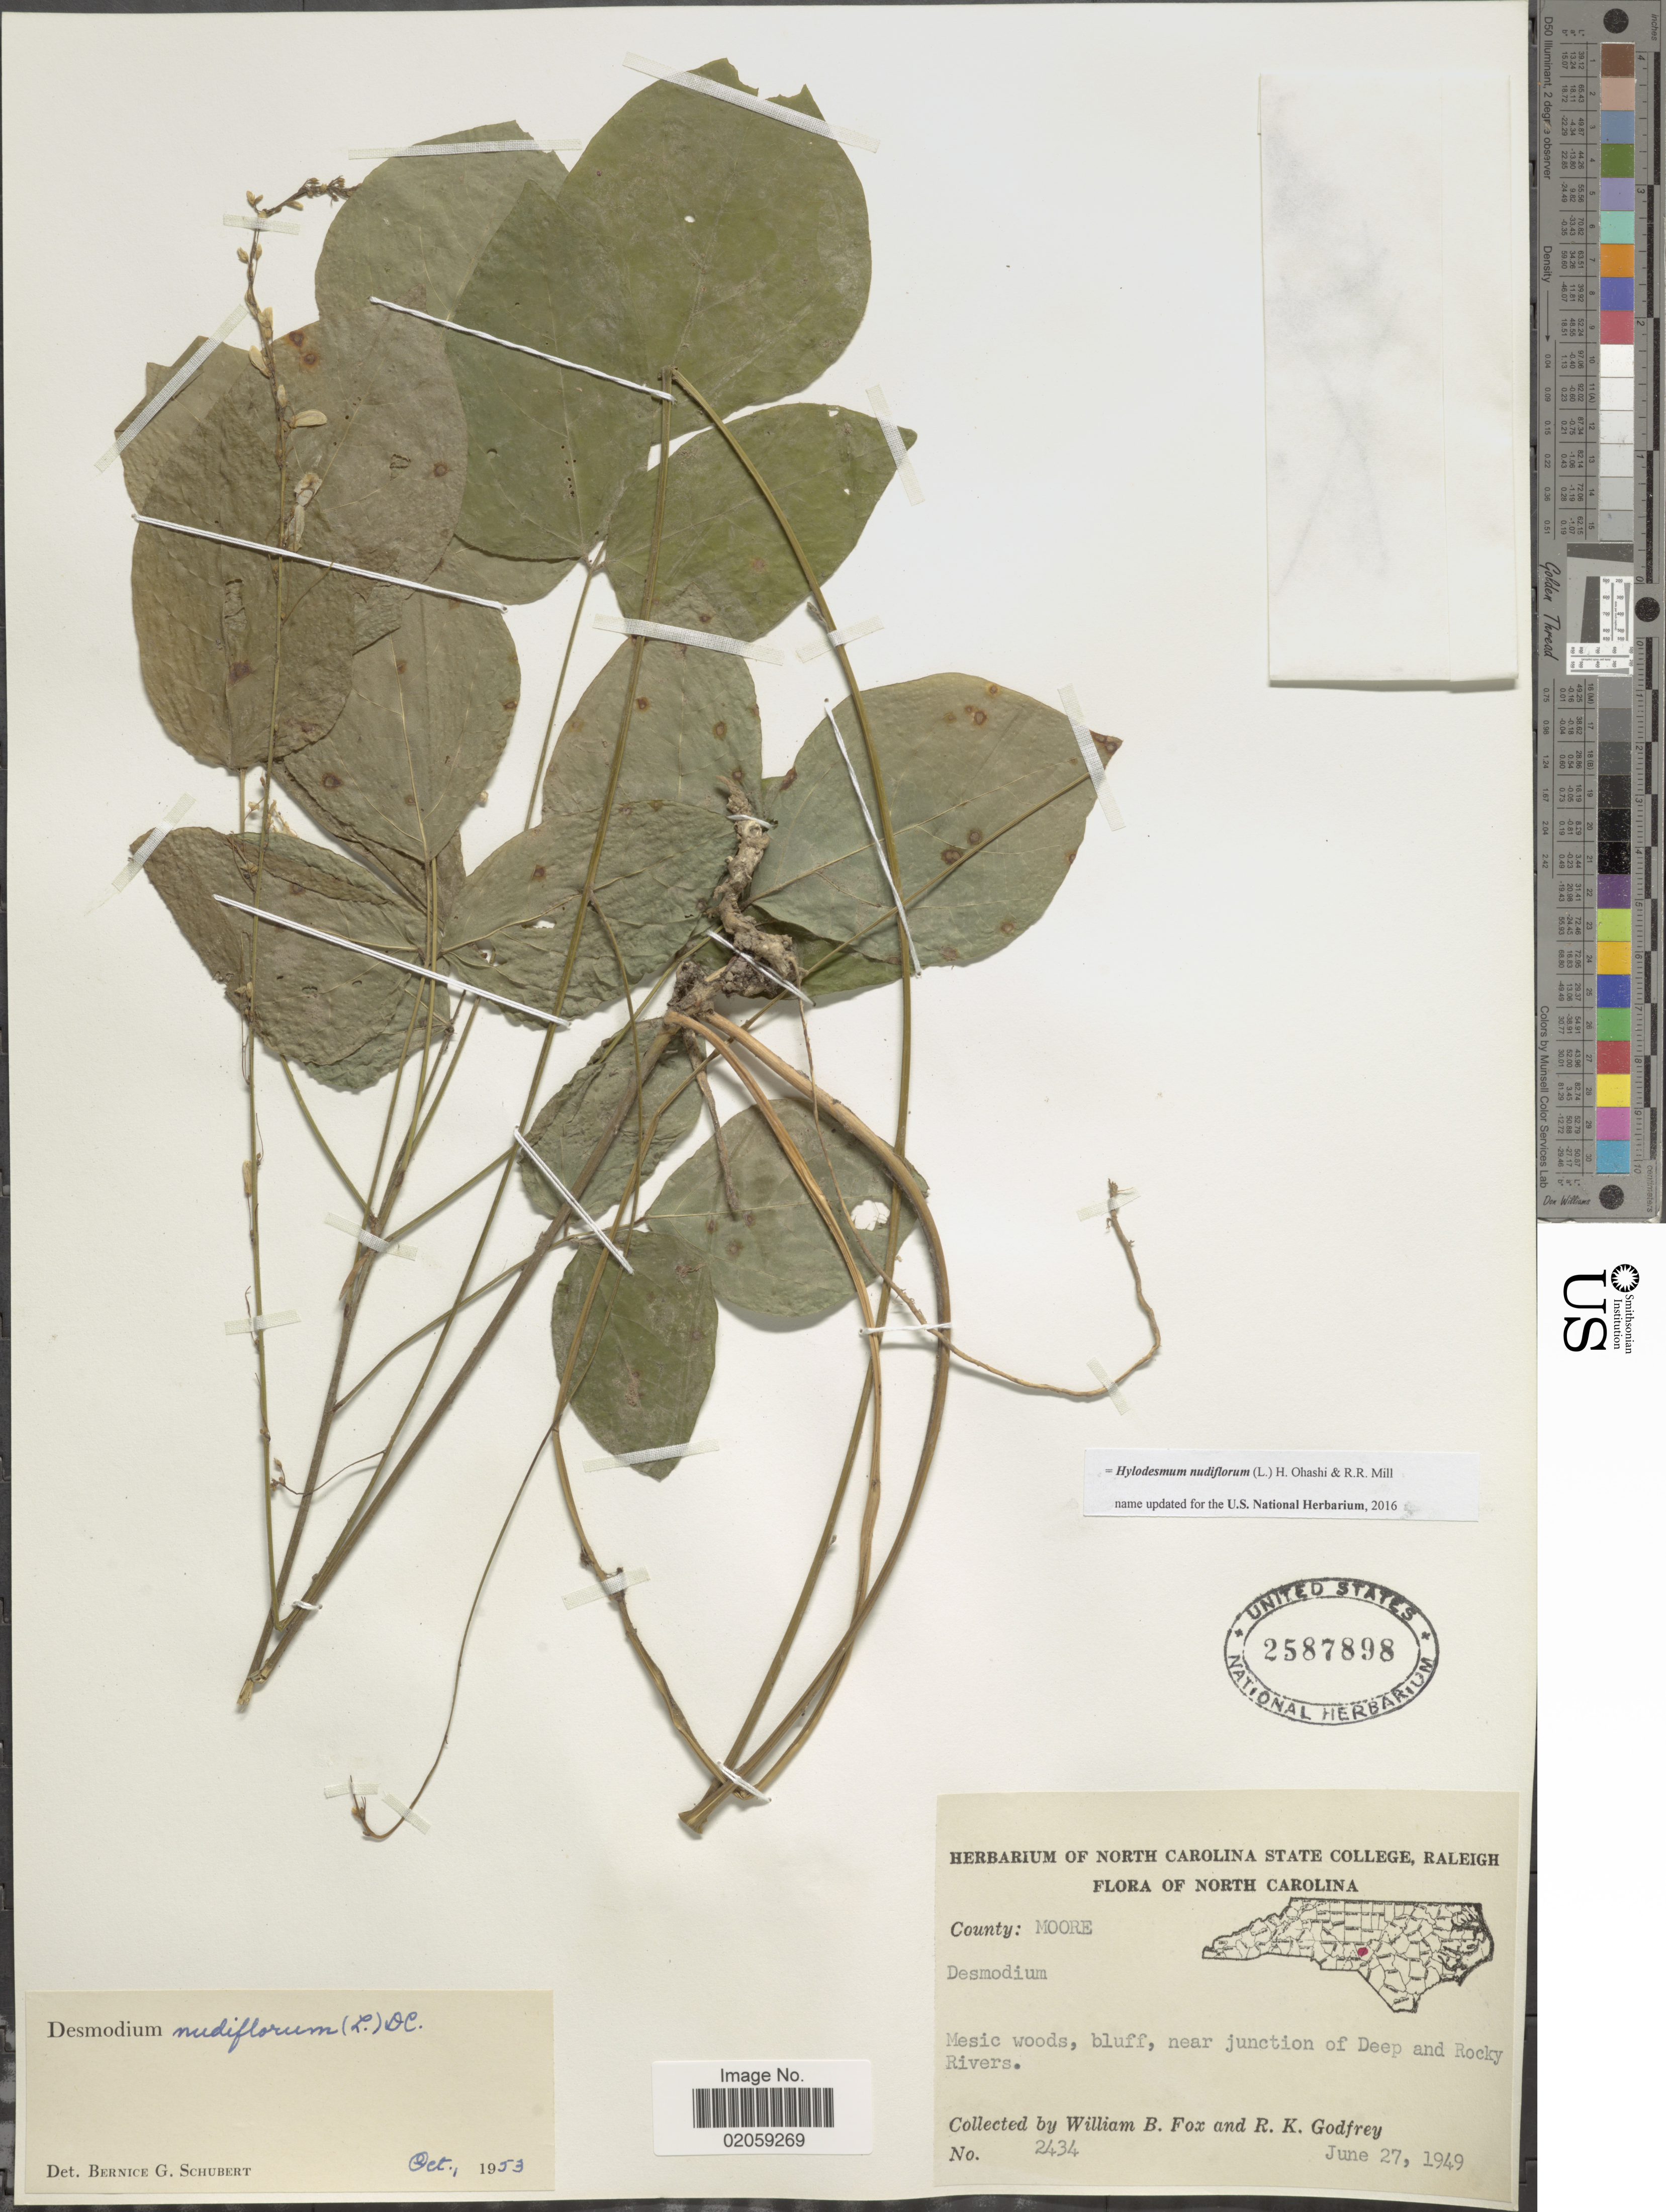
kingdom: Plantae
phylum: Tracheophyta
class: Magnoliopsida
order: Fabales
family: Fabaceae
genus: Hylodesmum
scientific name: Hylodesmum nudiflorum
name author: (L.) H. Ohashi & R.R. Mill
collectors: W. B. Fox & R. K. Godfrey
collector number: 2434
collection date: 1949-06-27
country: United States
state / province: North Carolina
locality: County Moore, near junction of Deep and Rocky Rivers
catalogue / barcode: US 2587898